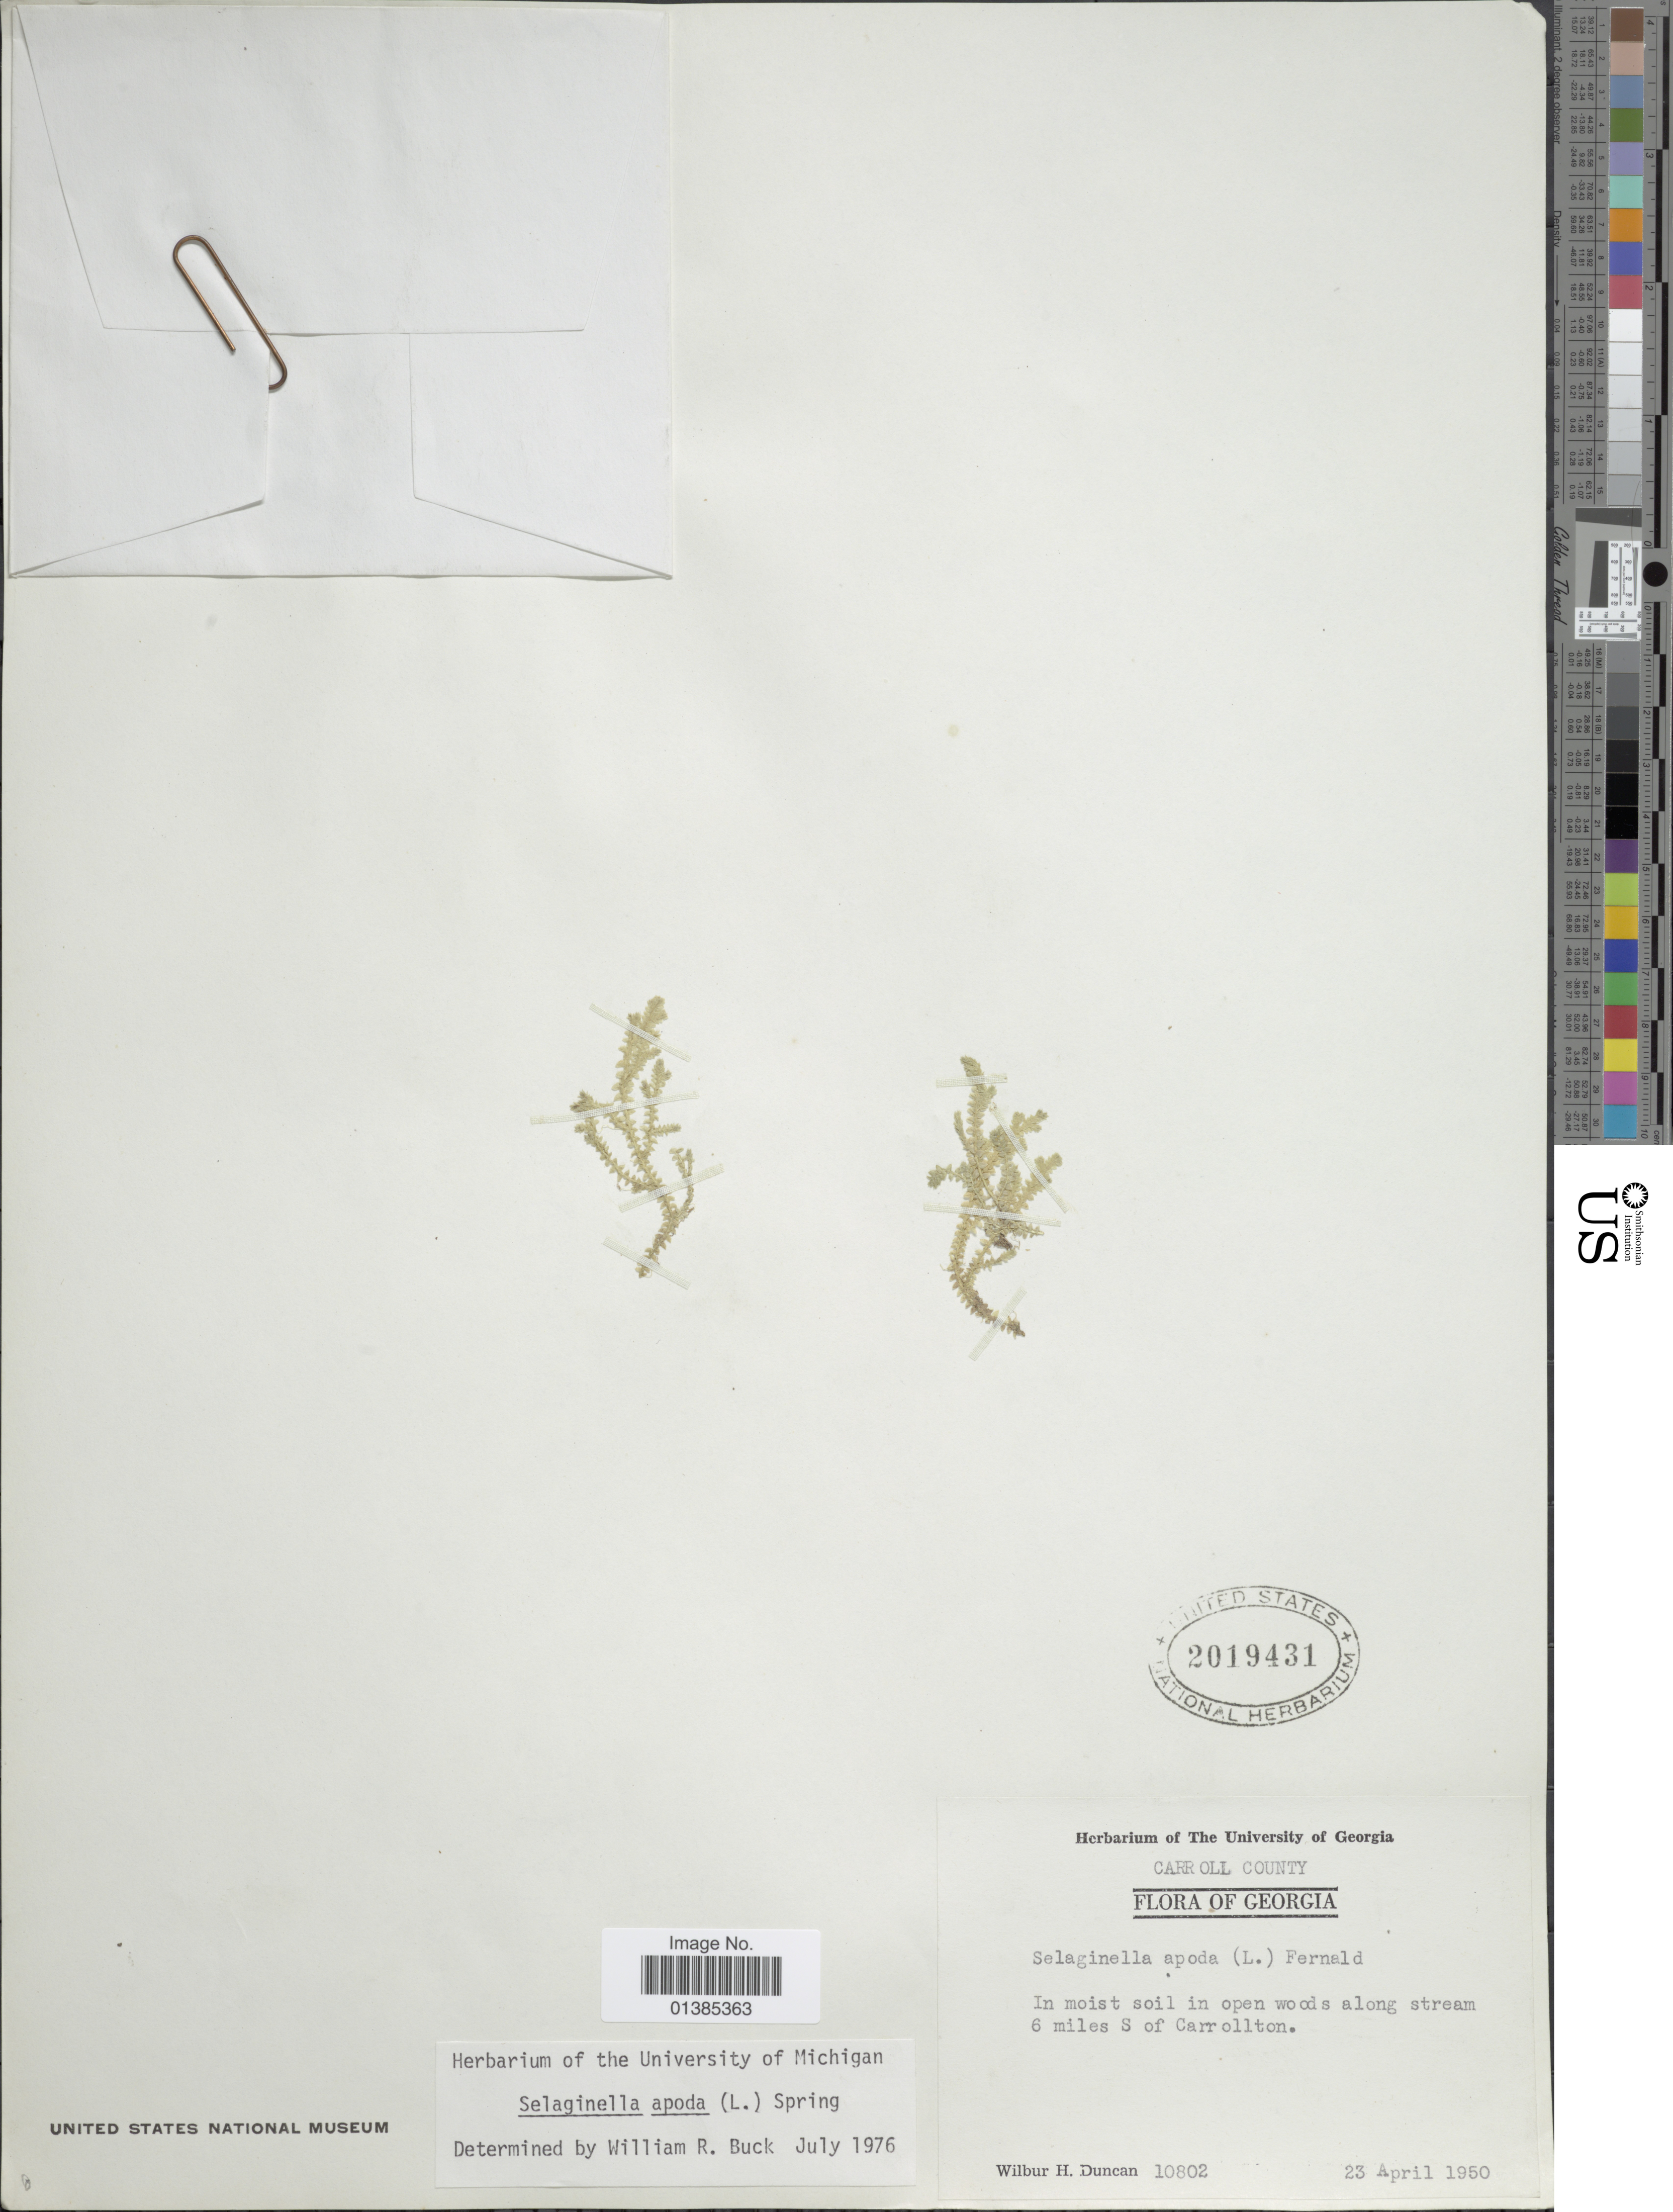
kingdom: Plantae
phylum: Tracheophyta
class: Lycopodiopsida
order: Selaginellales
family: Selaginellaceae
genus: Selaginella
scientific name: Selaginella apus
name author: Spring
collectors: W. H. Duncan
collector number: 10802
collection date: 1950-04-23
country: United States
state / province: Georgia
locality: Carroll County. In moist soil in open woods along stream 6 miles S of Carrollton.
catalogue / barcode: US 2019431